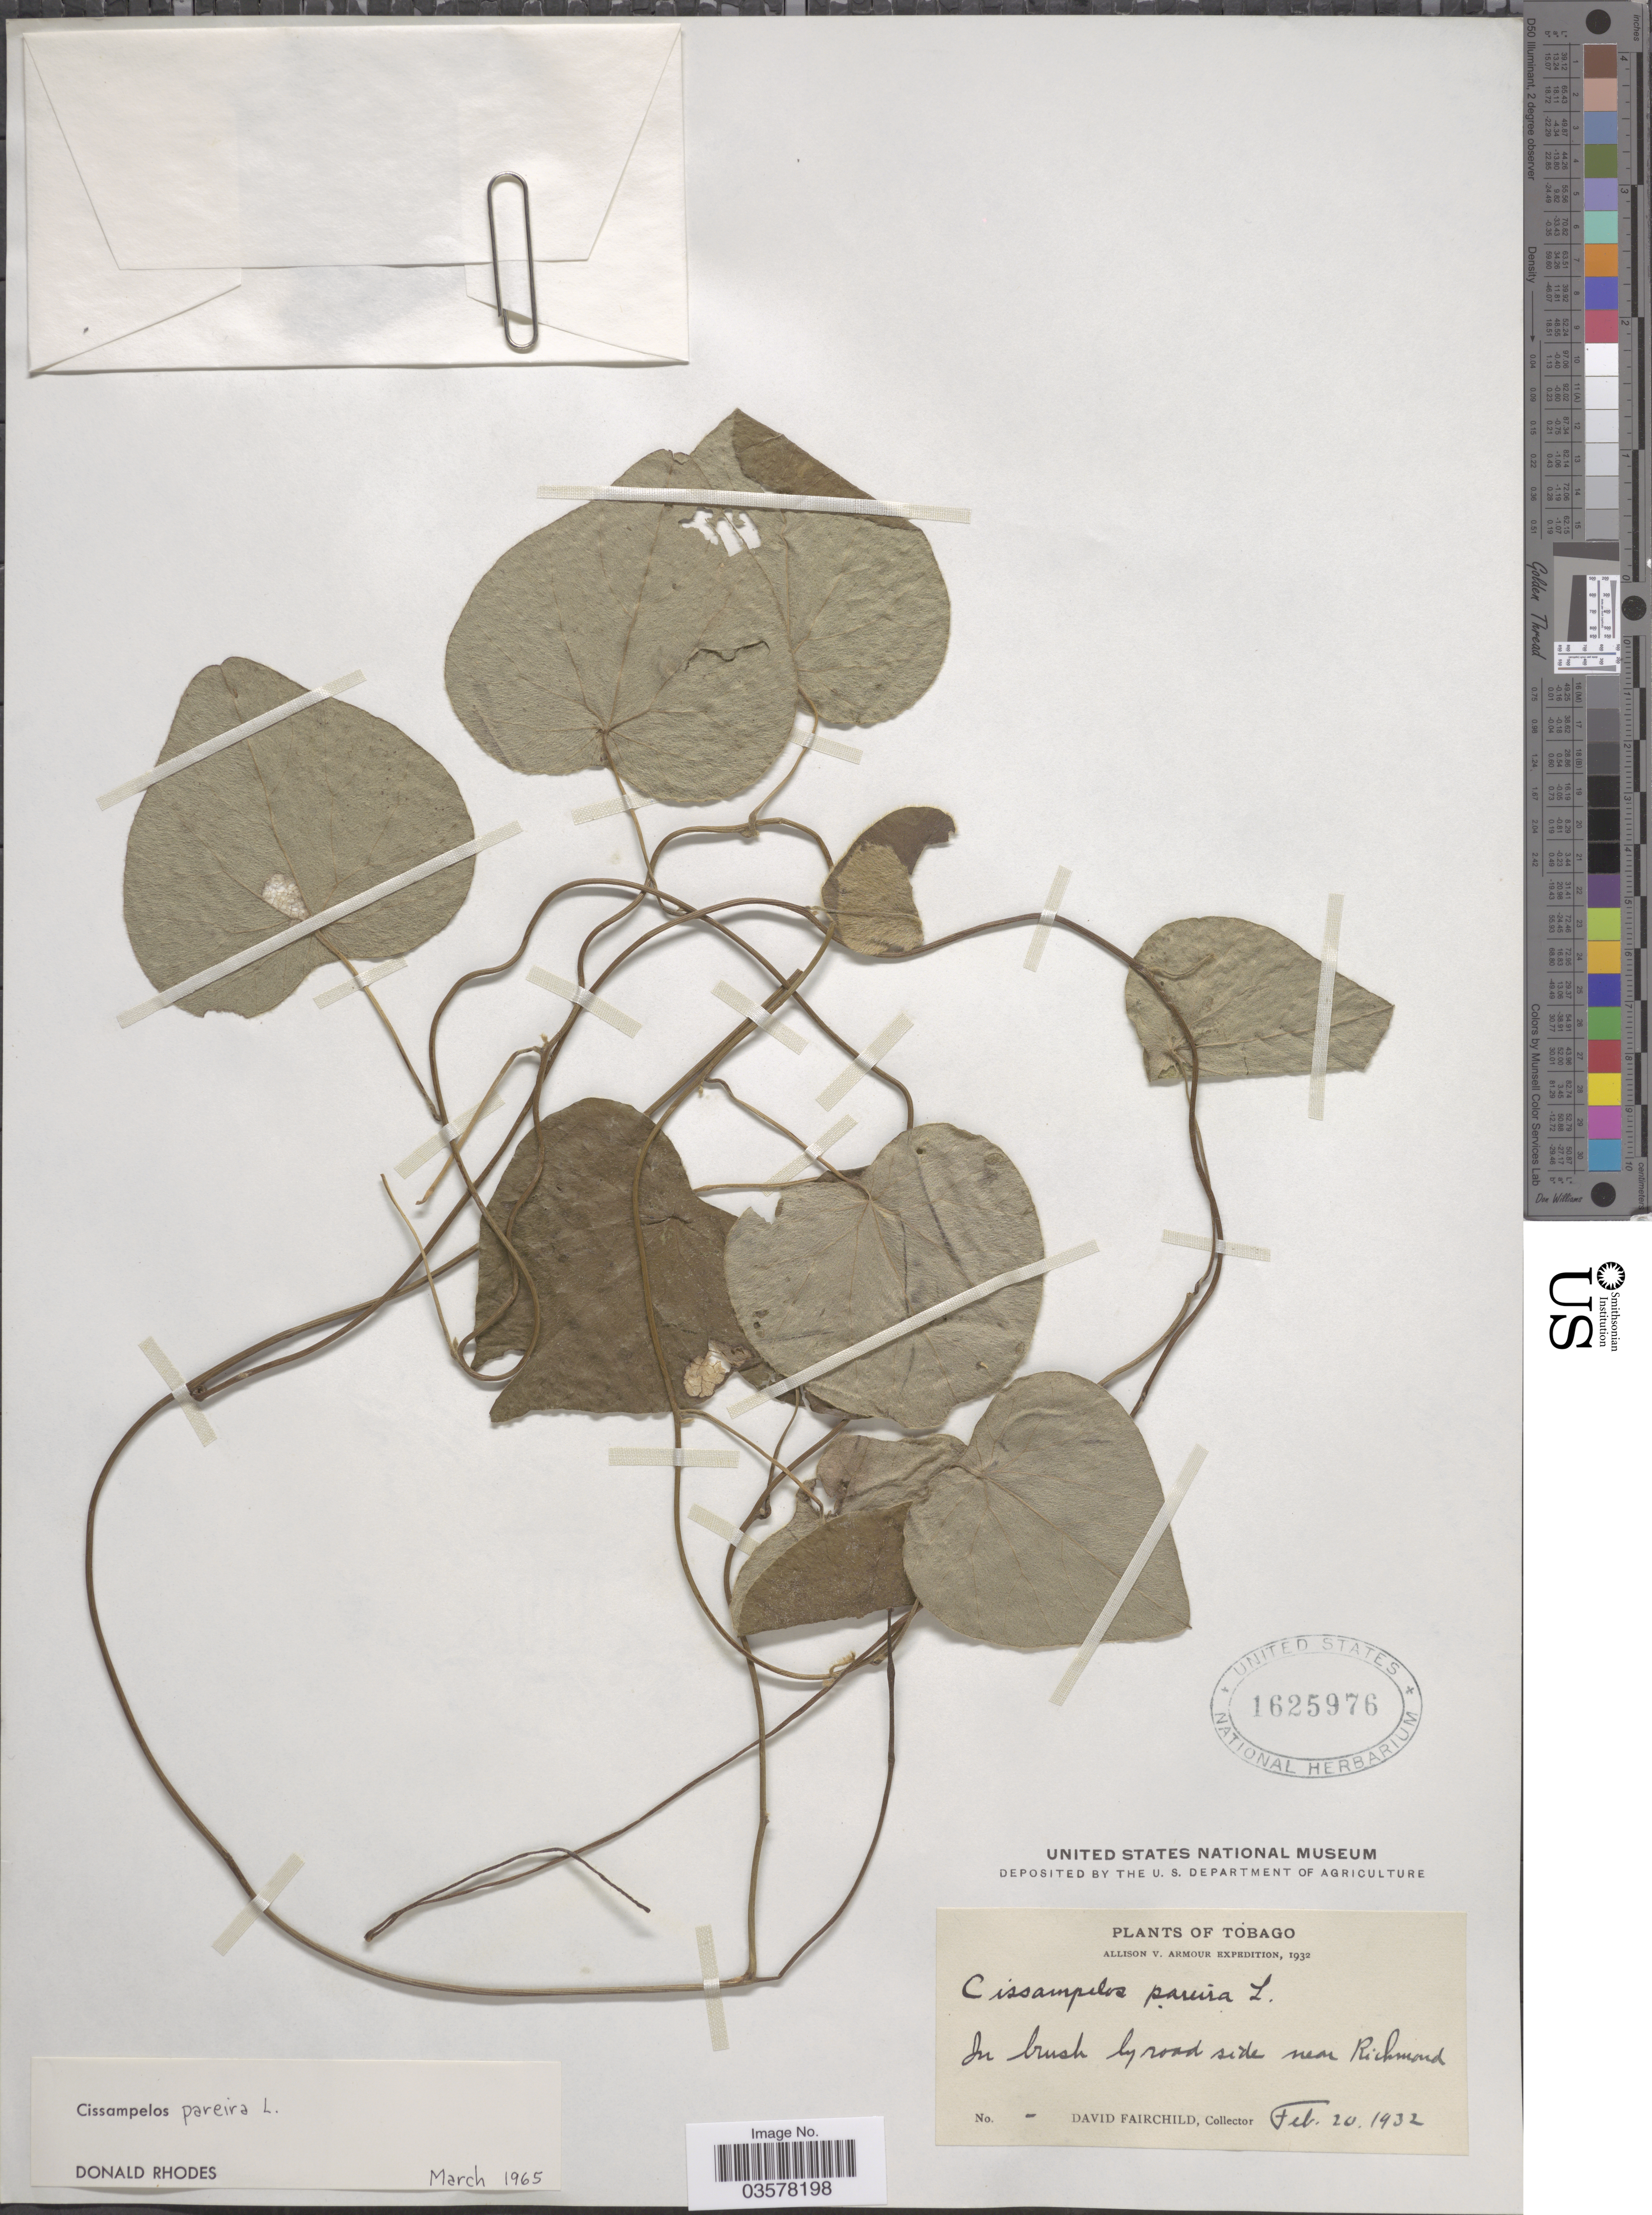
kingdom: Plantae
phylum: Tracheophyta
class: Magnoliopsida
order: Ranunculales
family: Menispermaceae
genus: Cissampelos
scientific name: Cissampelos pareira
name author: L.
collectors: D. Fairchild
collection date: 1932-02-20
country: Trinidad and Tobago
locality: In brush by road side near Richmond.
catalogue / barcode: US 1625976